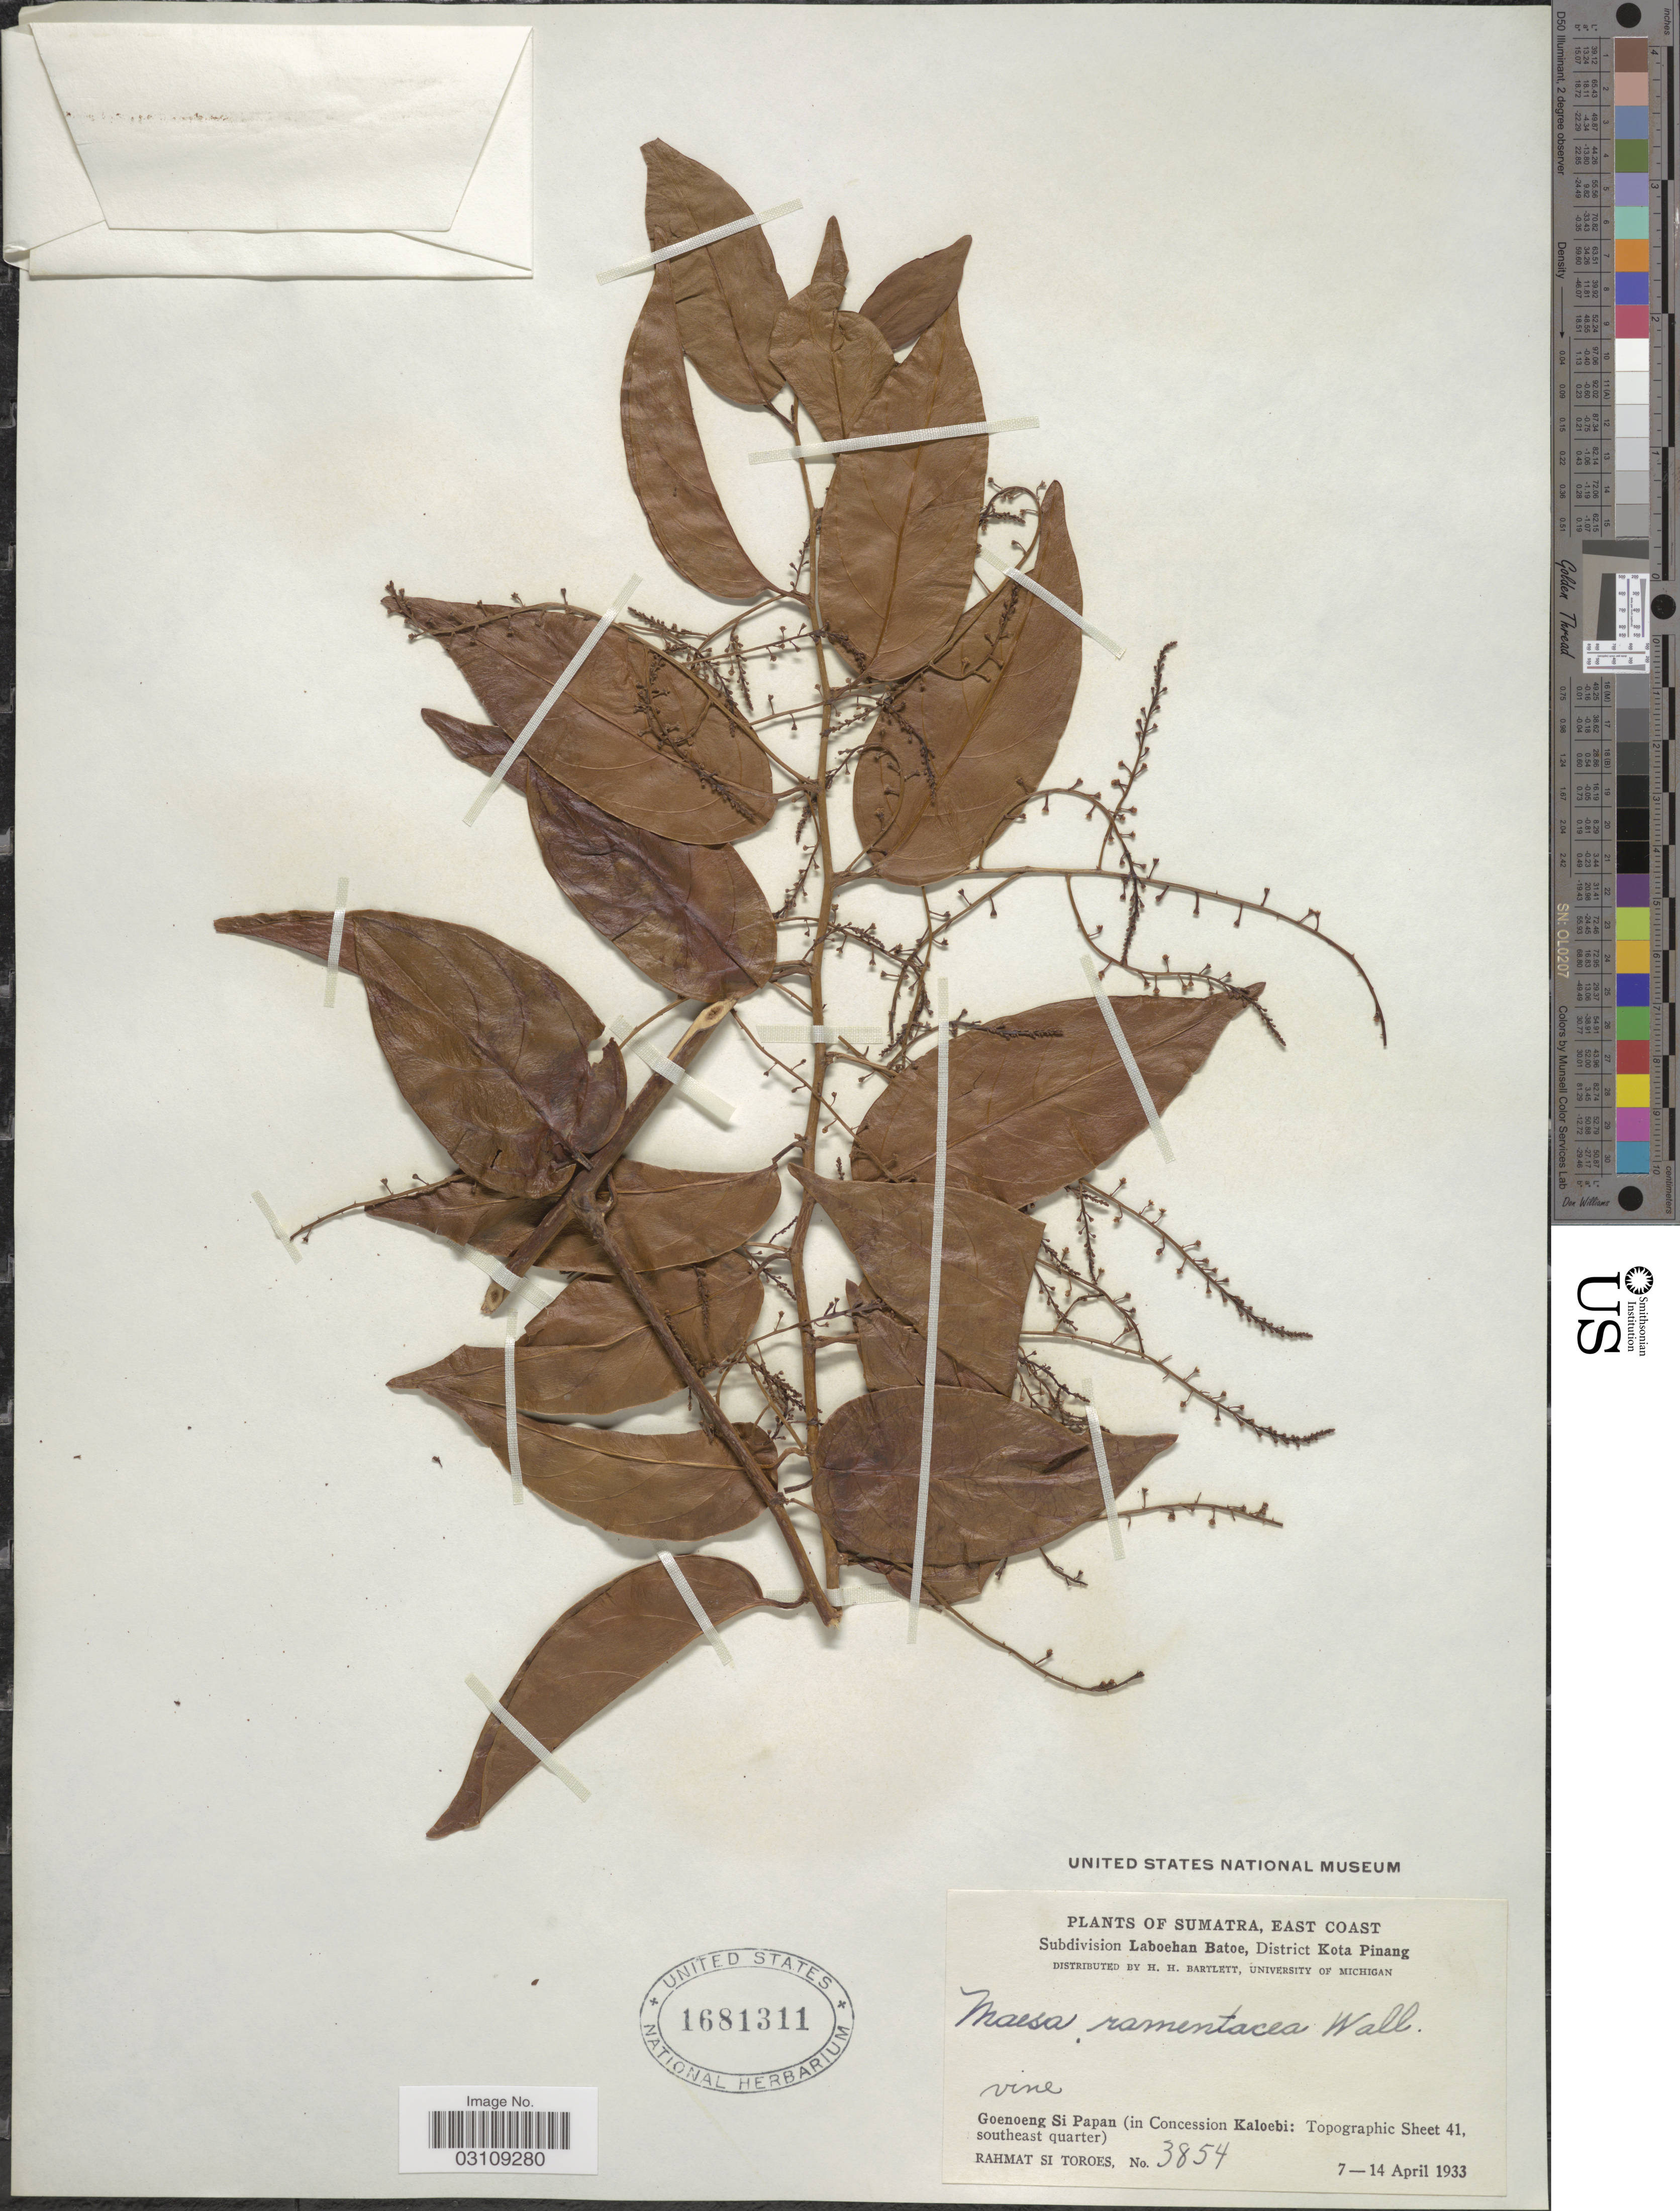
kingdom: Plantae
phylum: Tracheophyta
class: Magnoliopsida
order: Ericales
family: Primulaceae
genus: Maesa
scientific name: Maesa ramentacea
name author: (Roxb.) A. DC.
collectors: Rahmat Si Boeea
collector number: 3854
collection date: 1933-04-07/1933-04-14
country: Indonesia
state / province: Sumatra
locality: East Coast. Subdivision Laboehan Batoe, District Kota Pinang. Goenoeng Si Papan (in Concession Kaloebi: Topographic Sheet 41, southeast quarter).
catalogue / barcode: US 1681311